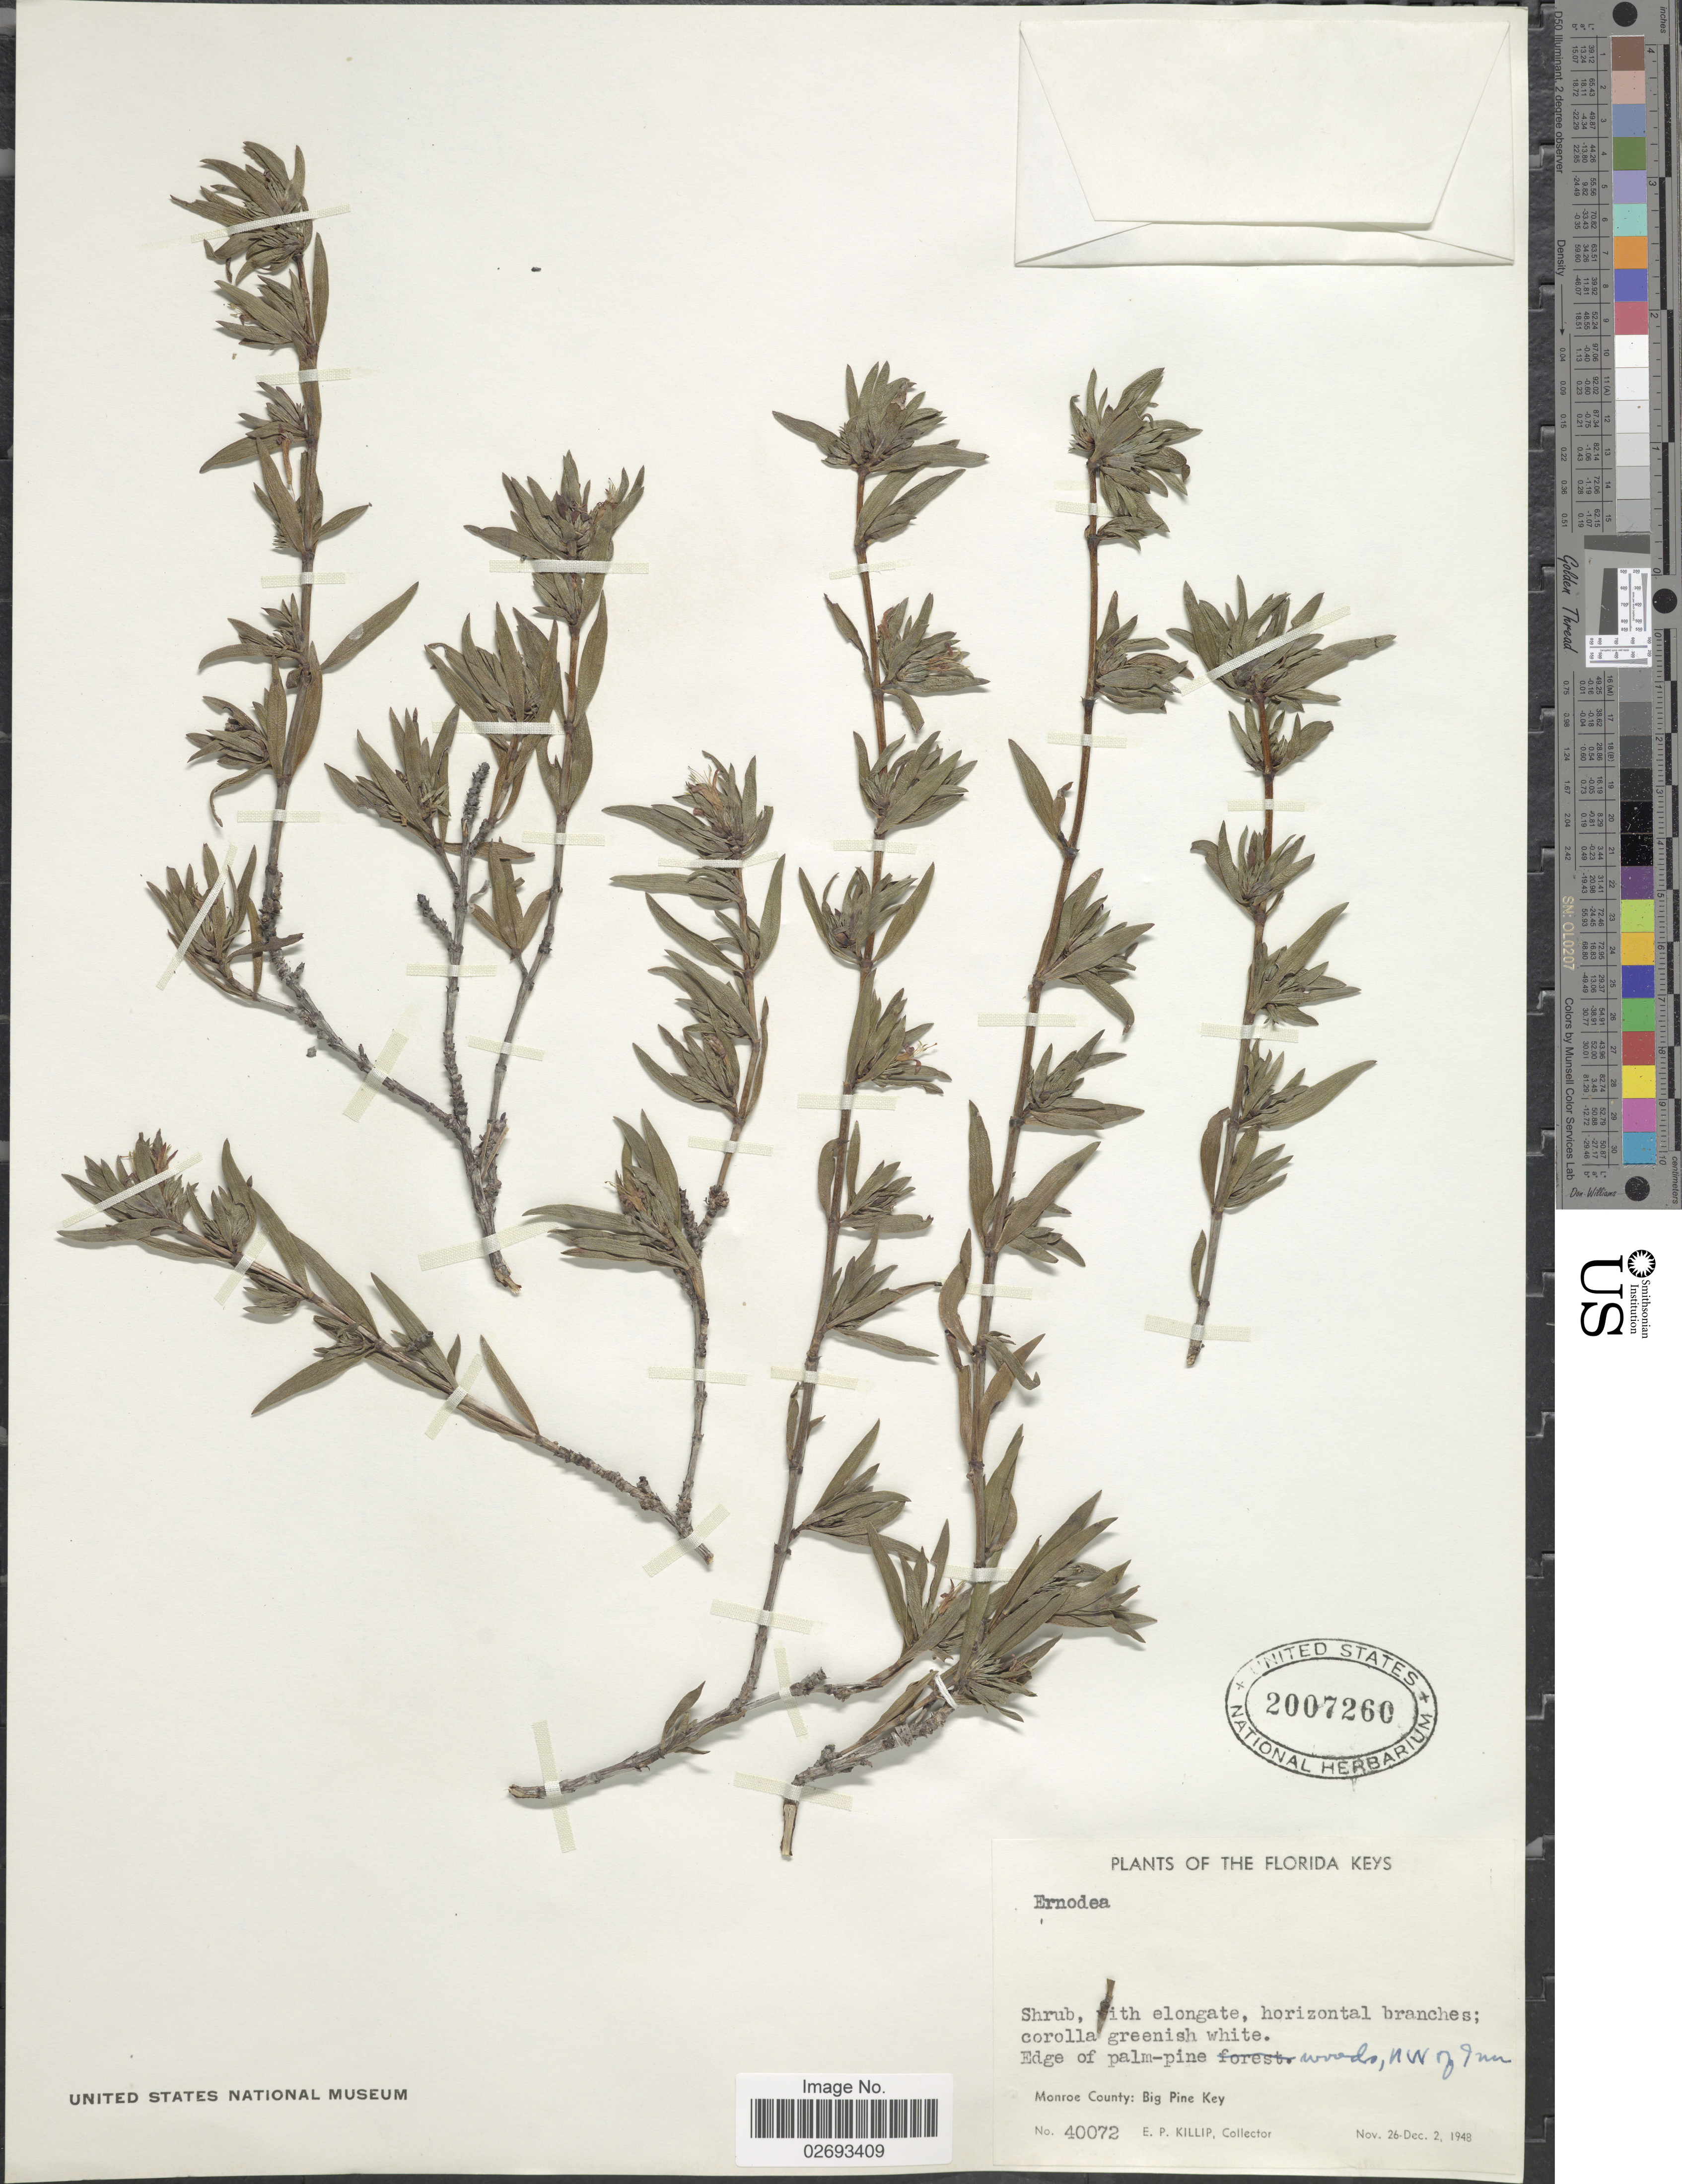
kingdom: Plantae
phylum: Tracheophyta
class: Magnoliopsida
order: Gentianales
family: Rubiaceae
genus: Ernodea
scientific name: Ernodea littoralis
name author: Sw.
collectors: E. P. Killip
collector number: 40072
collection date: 1948-11-26/1948-12-02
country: United States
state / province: Florida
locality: Florida Keys. Woods, NW of Inn. Monroe County: Big Pine Key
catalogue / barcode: US 2007260